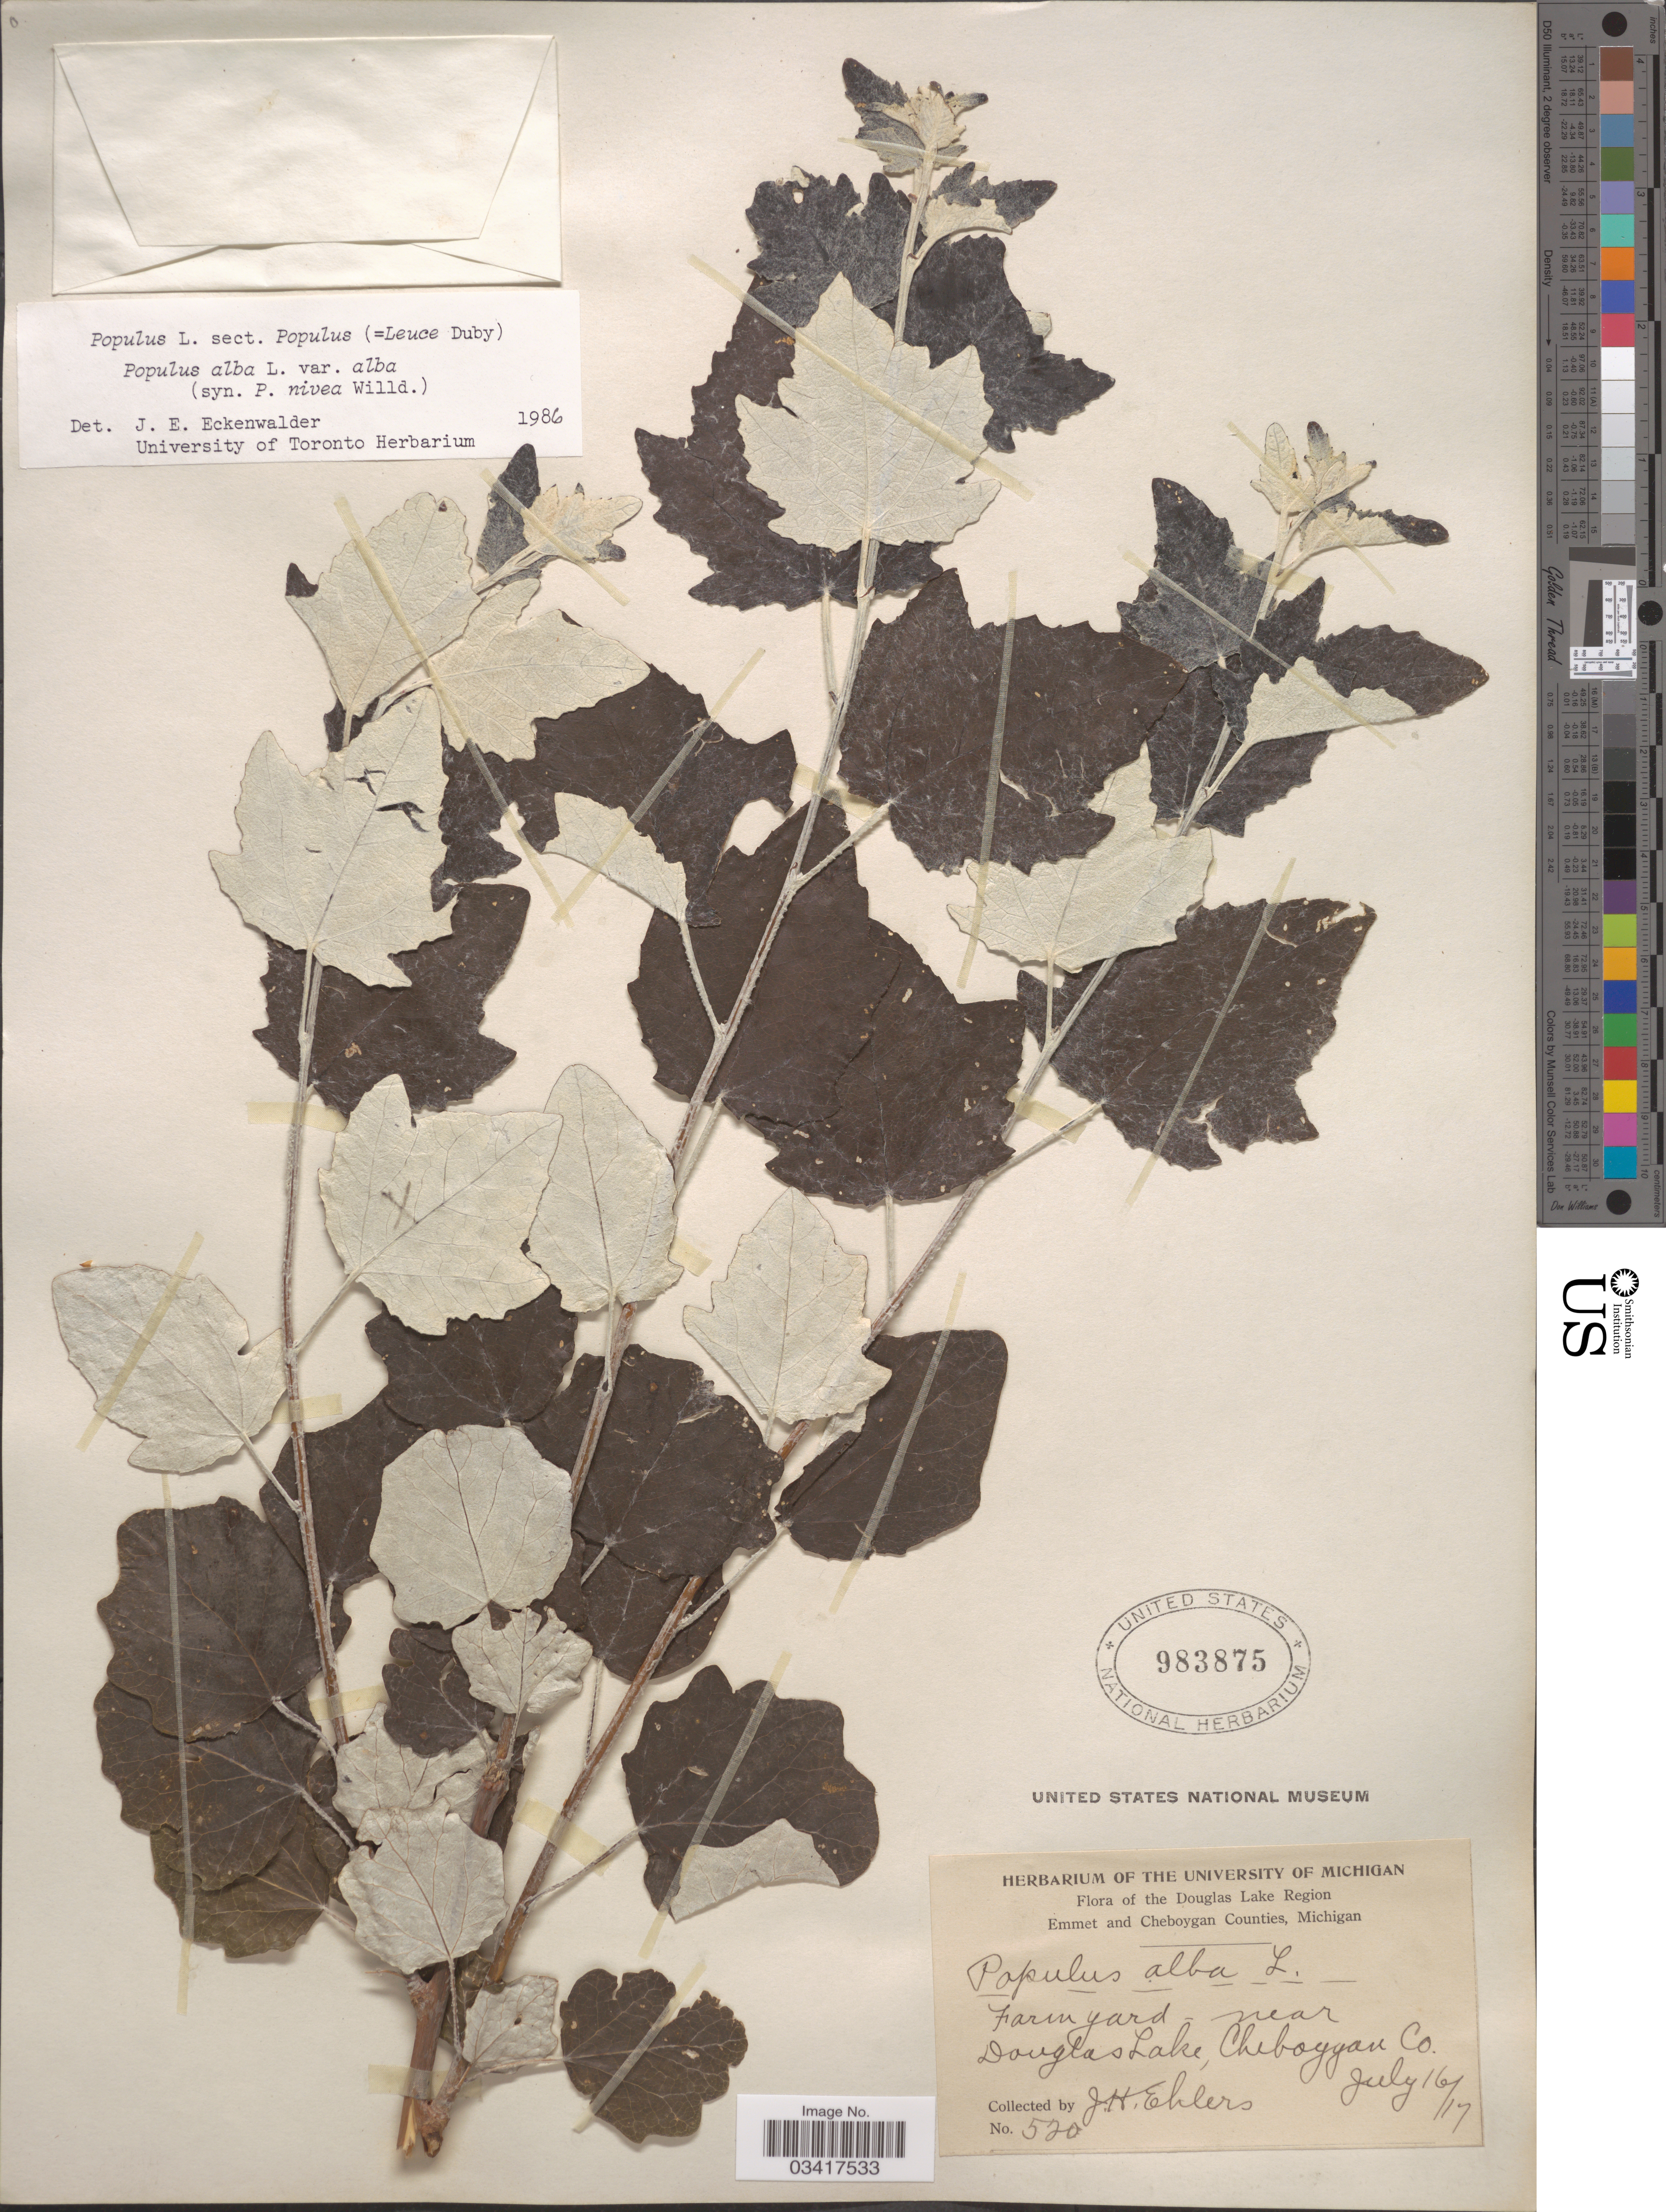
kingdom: Plantae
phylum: Tracheophyta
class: Magnoliopsida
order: Malpighiales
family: Salicaceae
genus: Populus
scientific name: Populus alba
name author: L.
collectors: J. H. Ehlers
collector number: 520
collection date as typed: Transcribed d/m/y: 16/7/17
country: United States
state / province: Michigan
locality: The Douglas Lake Region. Farm yard - near Douglas Lake, Cheboygan Co.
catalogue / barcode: US 983875